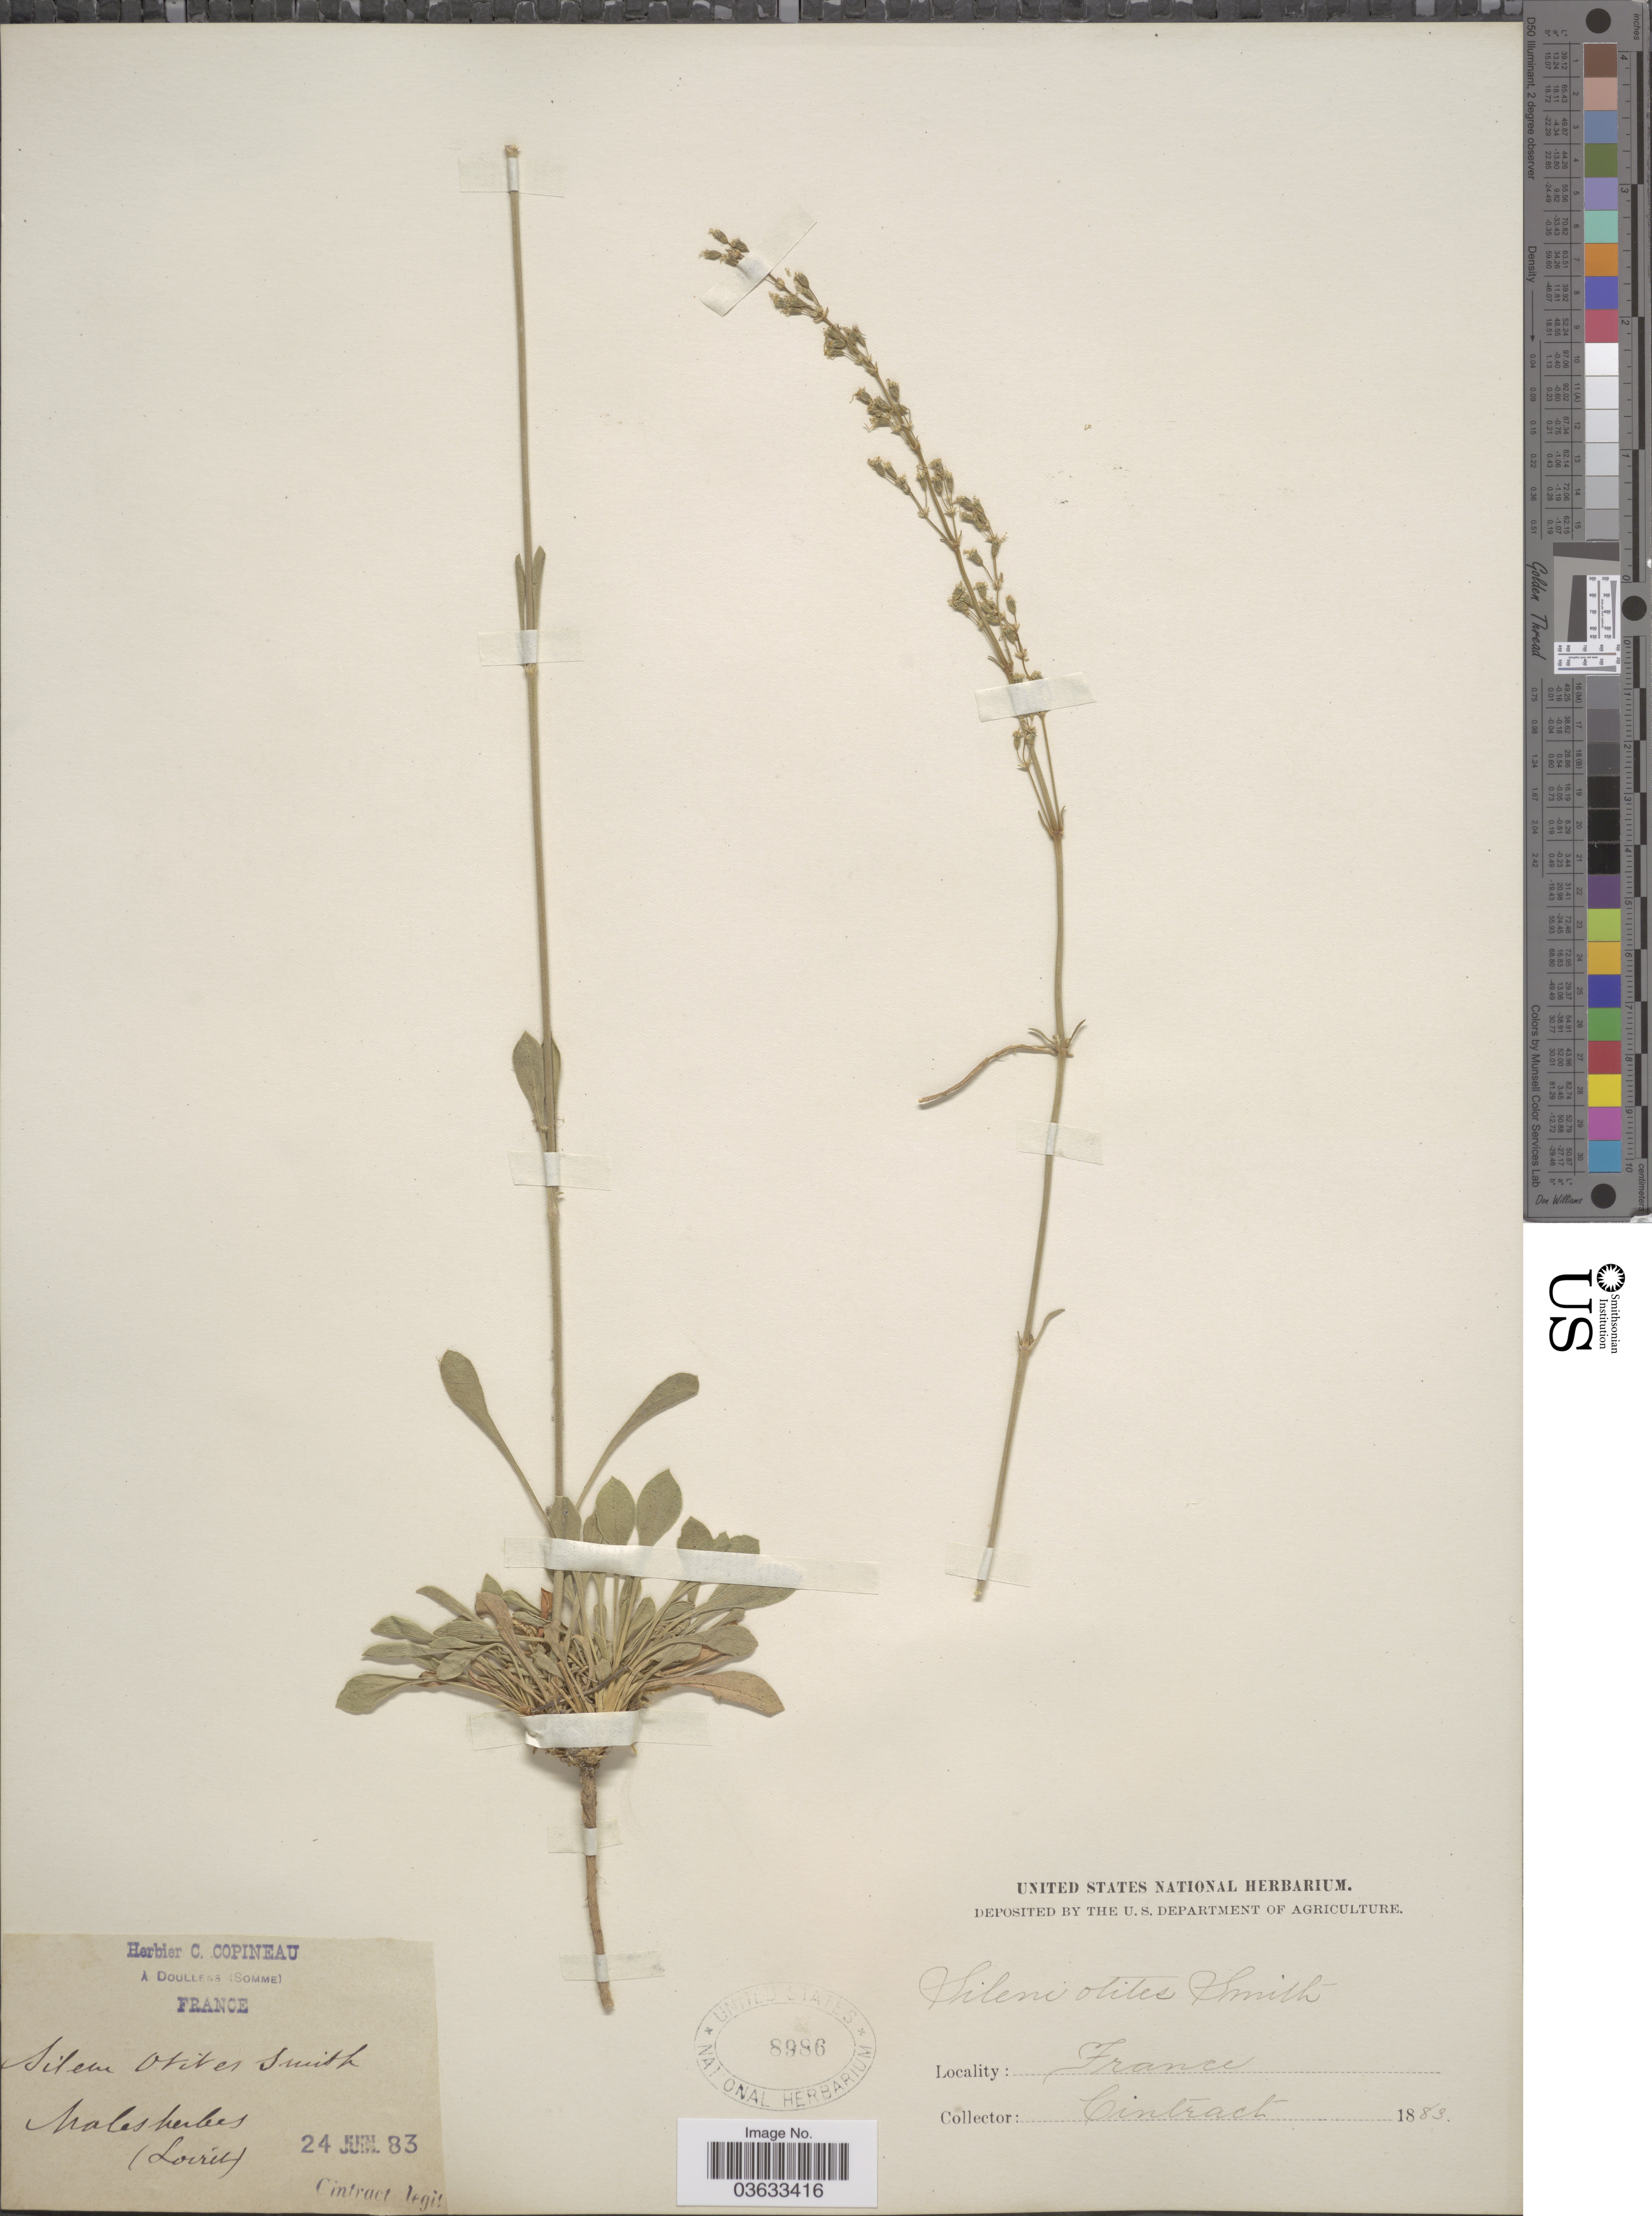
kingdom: Plantae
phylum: Tracheophyta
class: Magnoliopsida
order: Caryophyllales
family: Caryophyllaceae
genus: Silene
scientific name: Silene otites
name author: (L.) Wibel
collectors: Cintract, --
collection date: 1883-06-24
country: France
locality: Males herbes (Loiret).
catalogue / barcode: US 8986